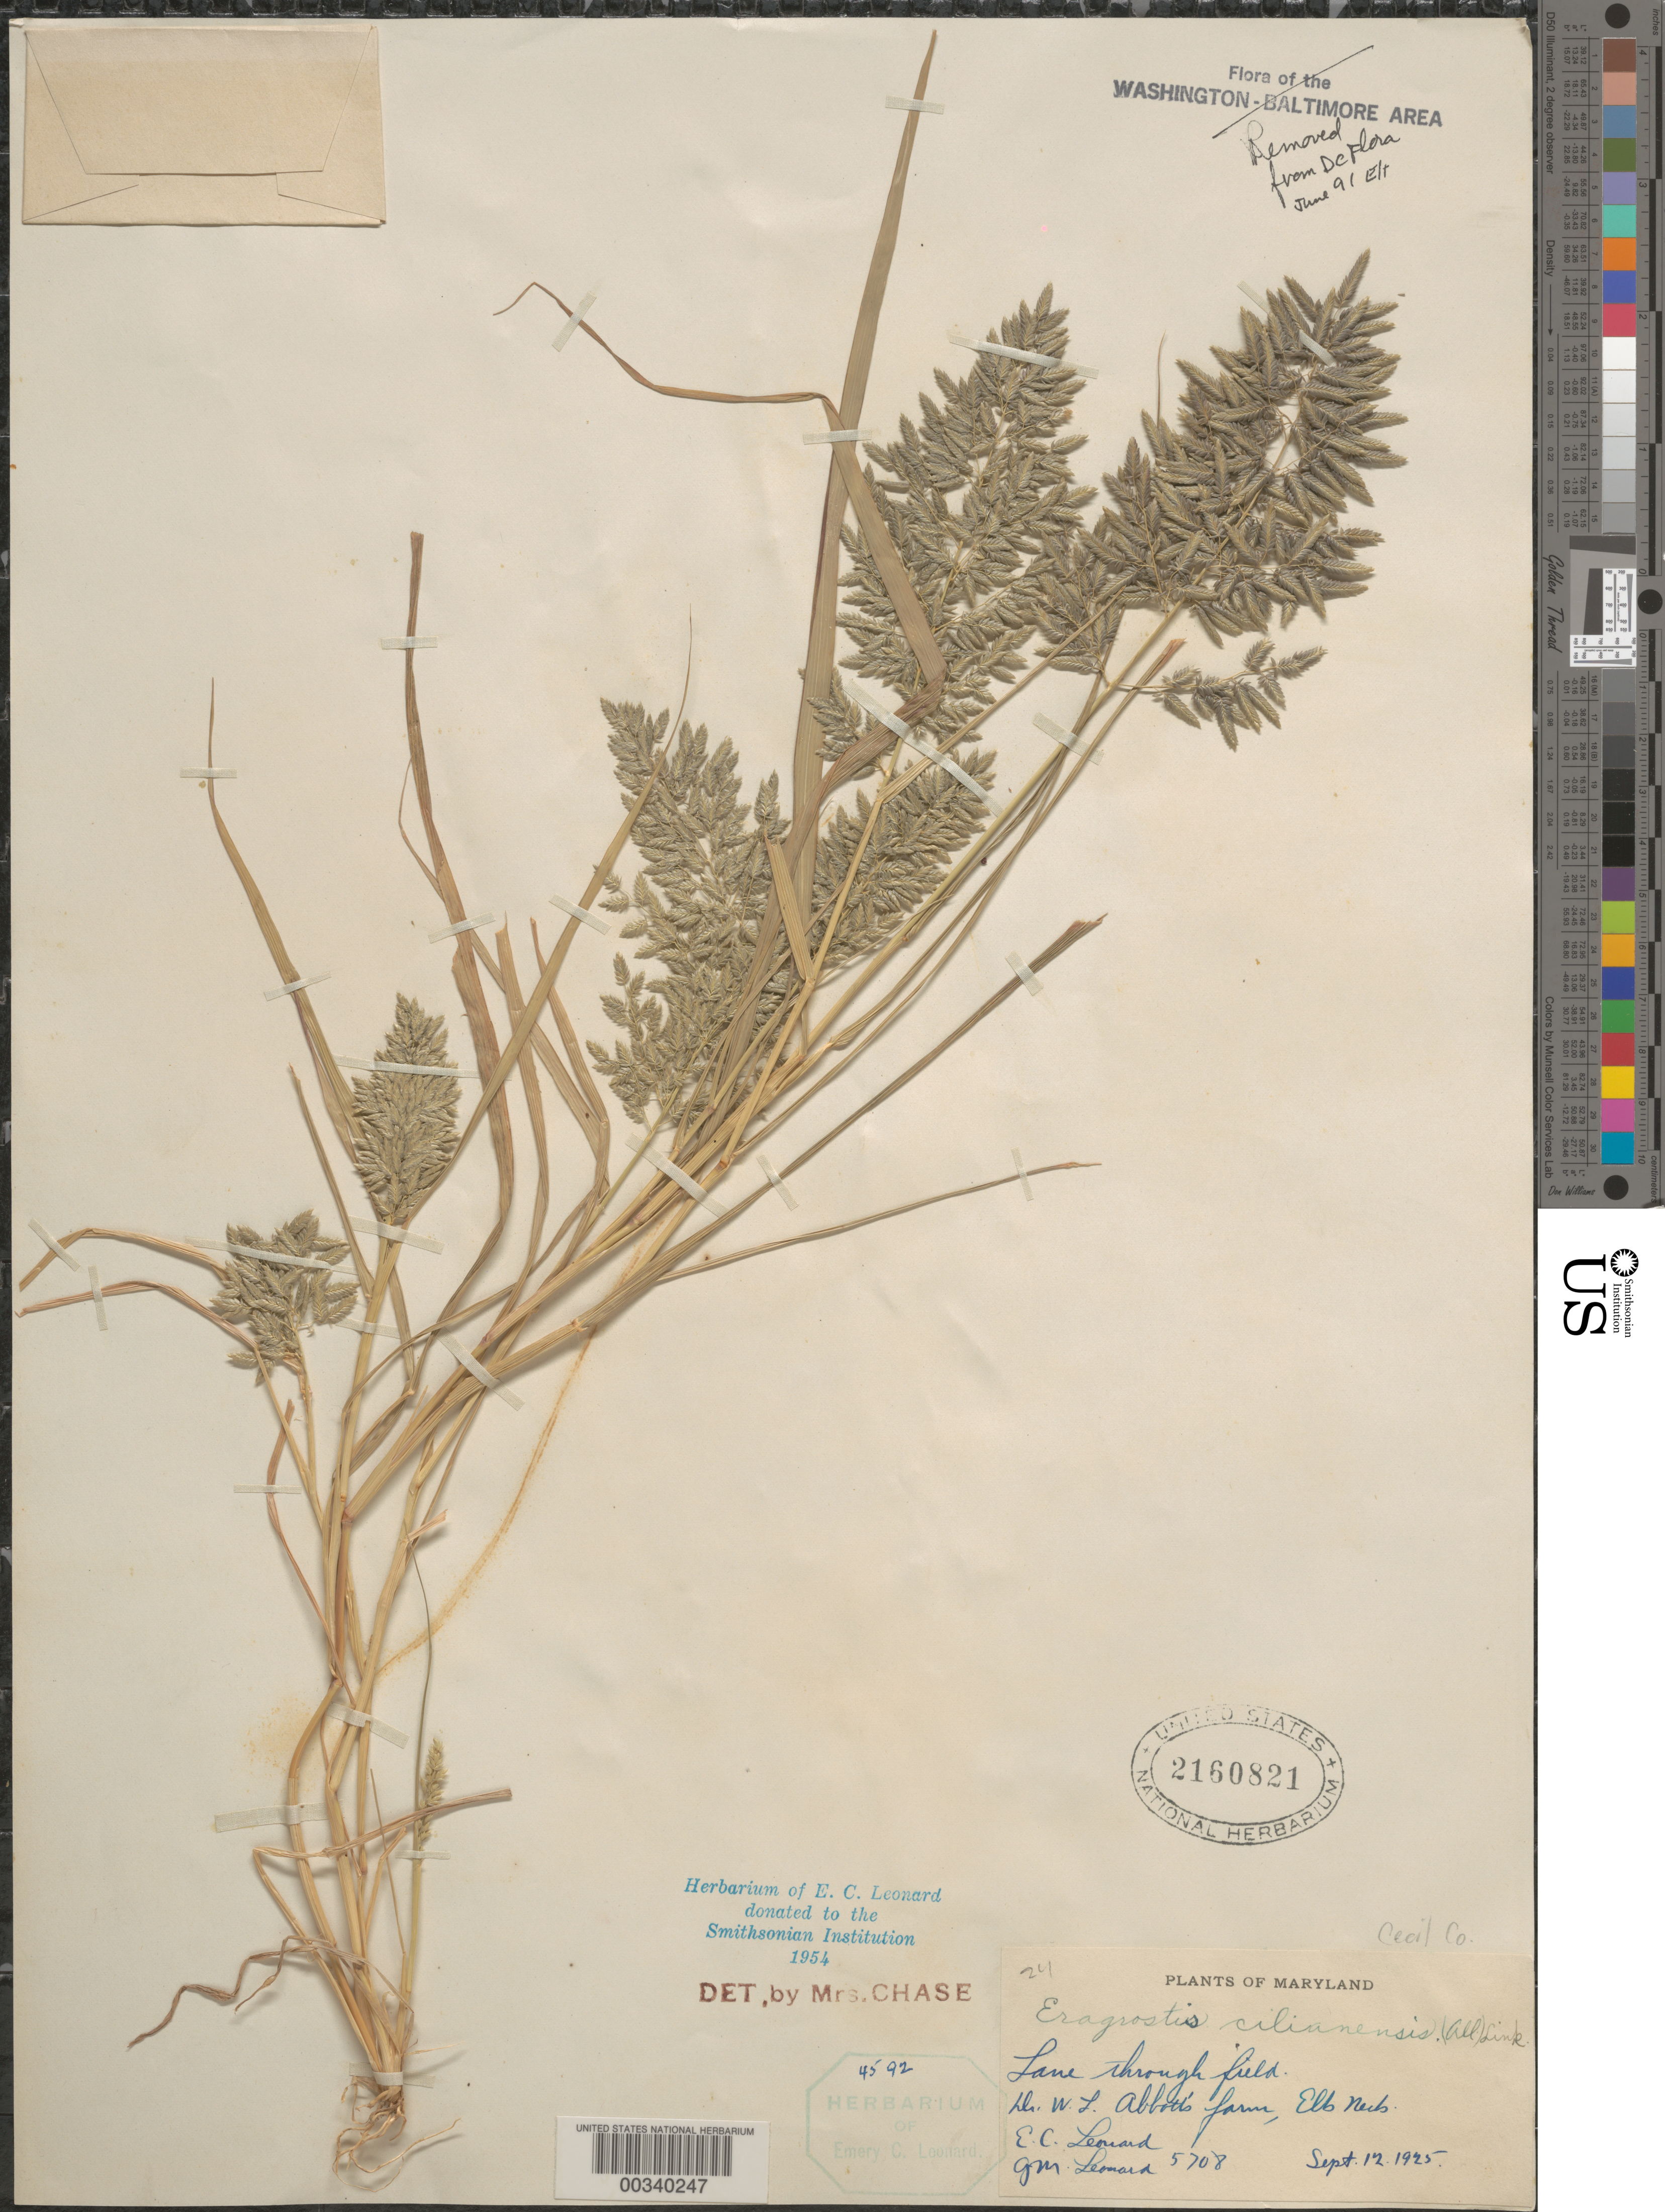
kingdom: Plantae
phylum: Tracheophyta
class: Liliopsida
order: Poales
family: Poaceae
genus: Eragrostis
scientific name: Eragrostis cilianensis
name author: (Bellardi) Vignolo ex Janch.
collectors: E. C. Leonard & G. M. Leonard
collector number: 24 / 5708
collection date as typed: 12 Sep 1925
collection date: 1925-09-12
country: United States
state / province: Maryland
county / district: Cecil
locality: Dr wl. abbott's farm, elk neck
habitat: Lane through field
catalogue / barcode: US 2160821